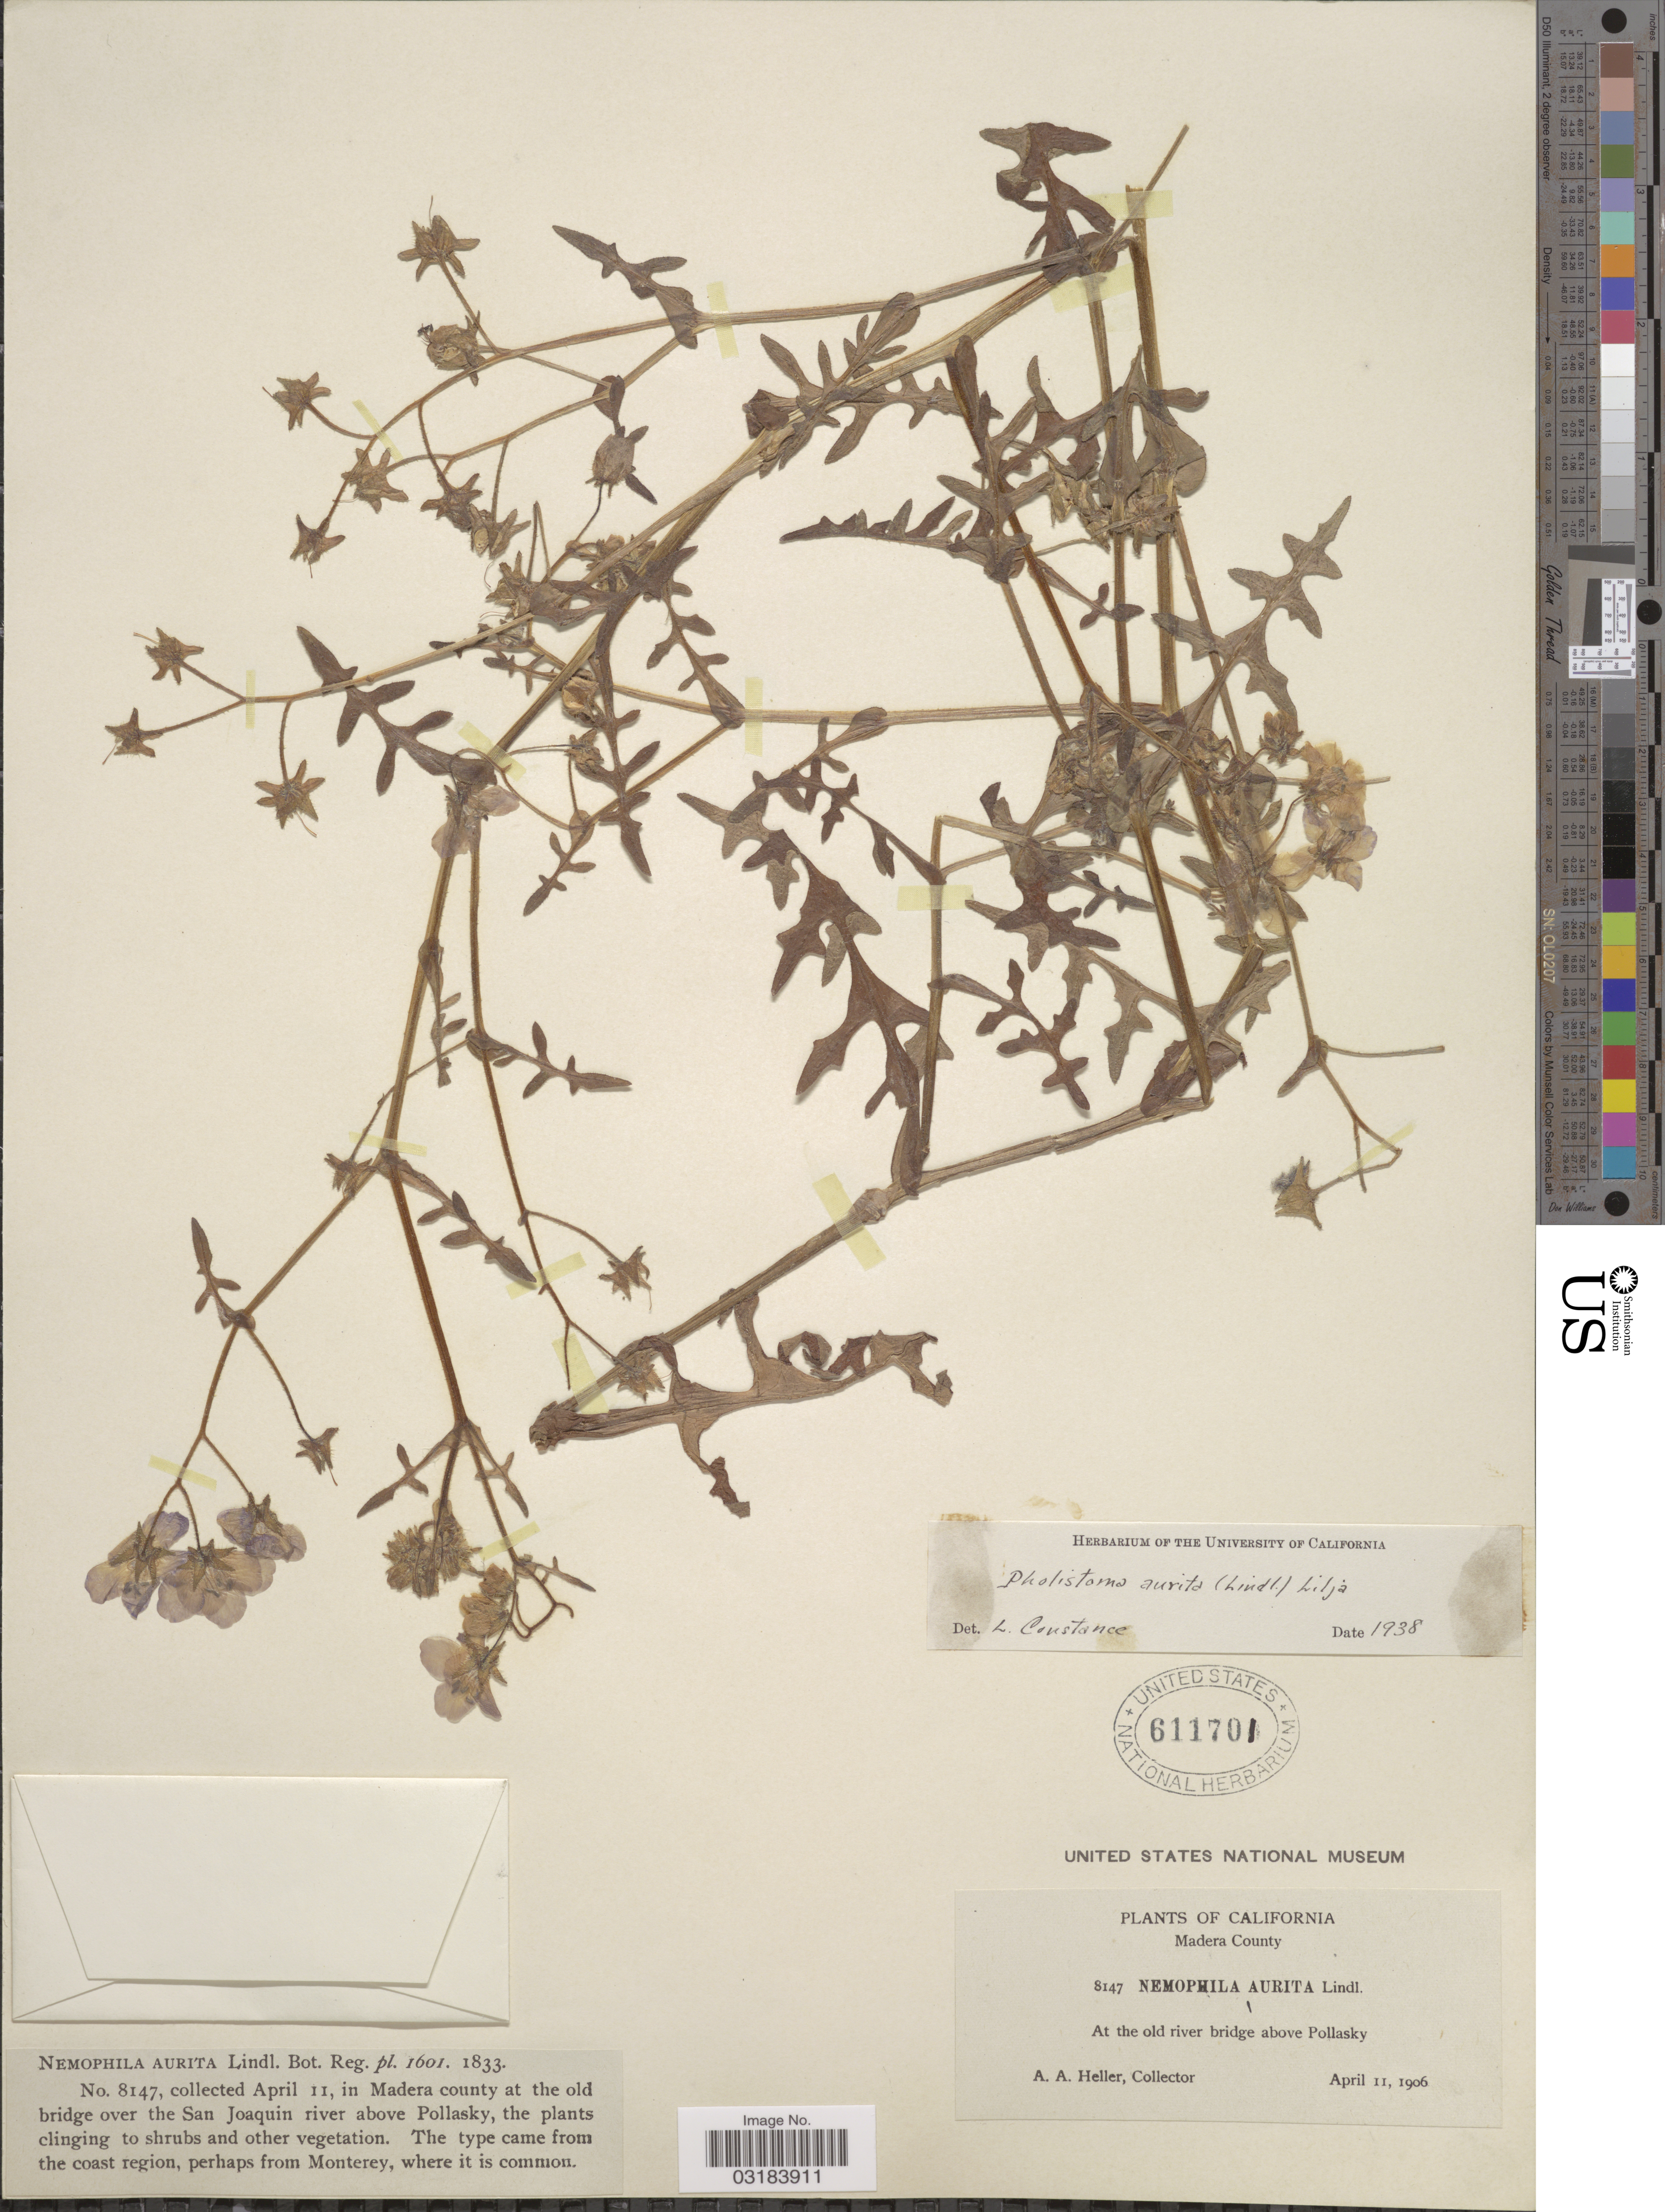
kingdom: Plantae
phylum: Tracheophyta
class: Magnoliopsida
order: Boraginales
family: Hydrophyllaceae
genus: Pholistoma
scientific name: Pholistoma auritum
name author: (Lindl.) Lilja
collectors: A. A. Heller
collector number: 8147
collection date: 1906-04-11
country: United States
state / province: California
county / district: Madera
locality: Madera County, At the old river bridge above Pollasky, in Madera county at the old bridge over the San Joaquin river above Pollasky.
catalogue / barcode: US 611701